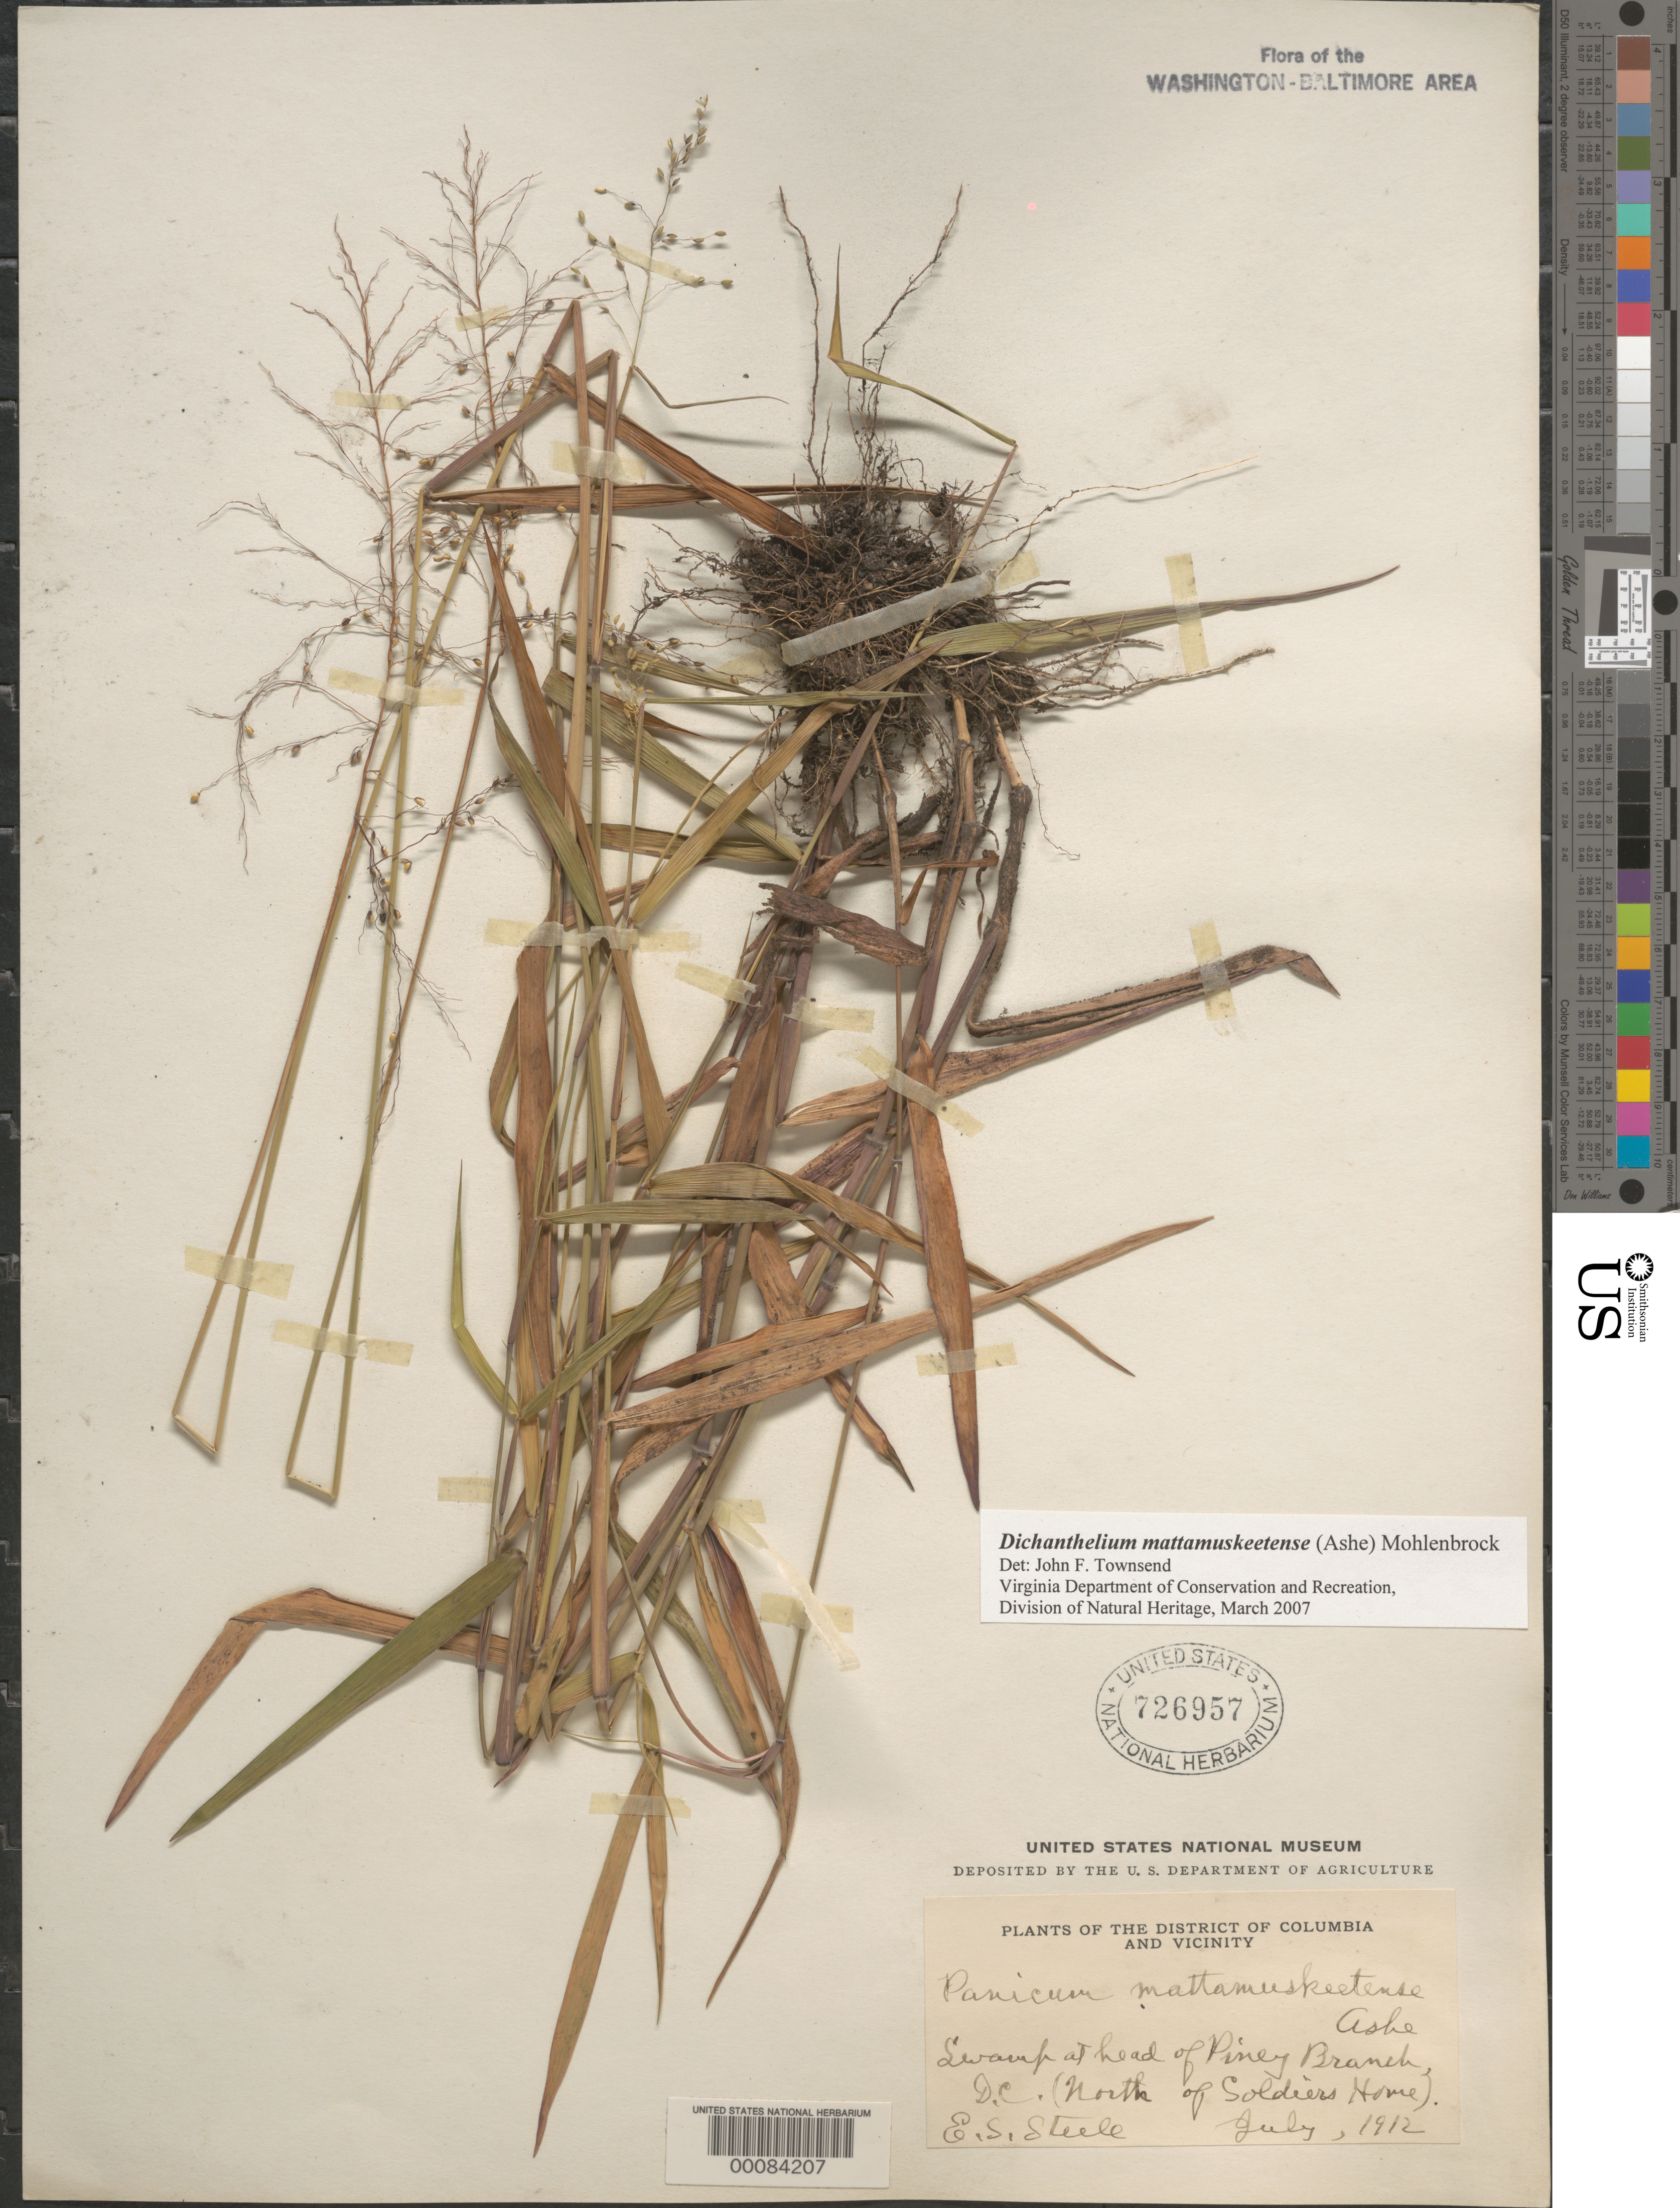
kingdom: Plantae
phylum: Tracheophyta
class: Liliopsida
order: Poales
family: Poaceae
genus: Dichanthelium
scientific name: Dichanthelium mattamuskeetense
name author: (Ashe) Mohlenbr.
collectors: E. Steele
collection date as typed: Jul 1912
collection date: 1912-07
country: United States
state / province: District of Columbia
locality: Piney Branch, N of Soldiers Home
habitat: Swamp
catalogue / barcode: US 726957